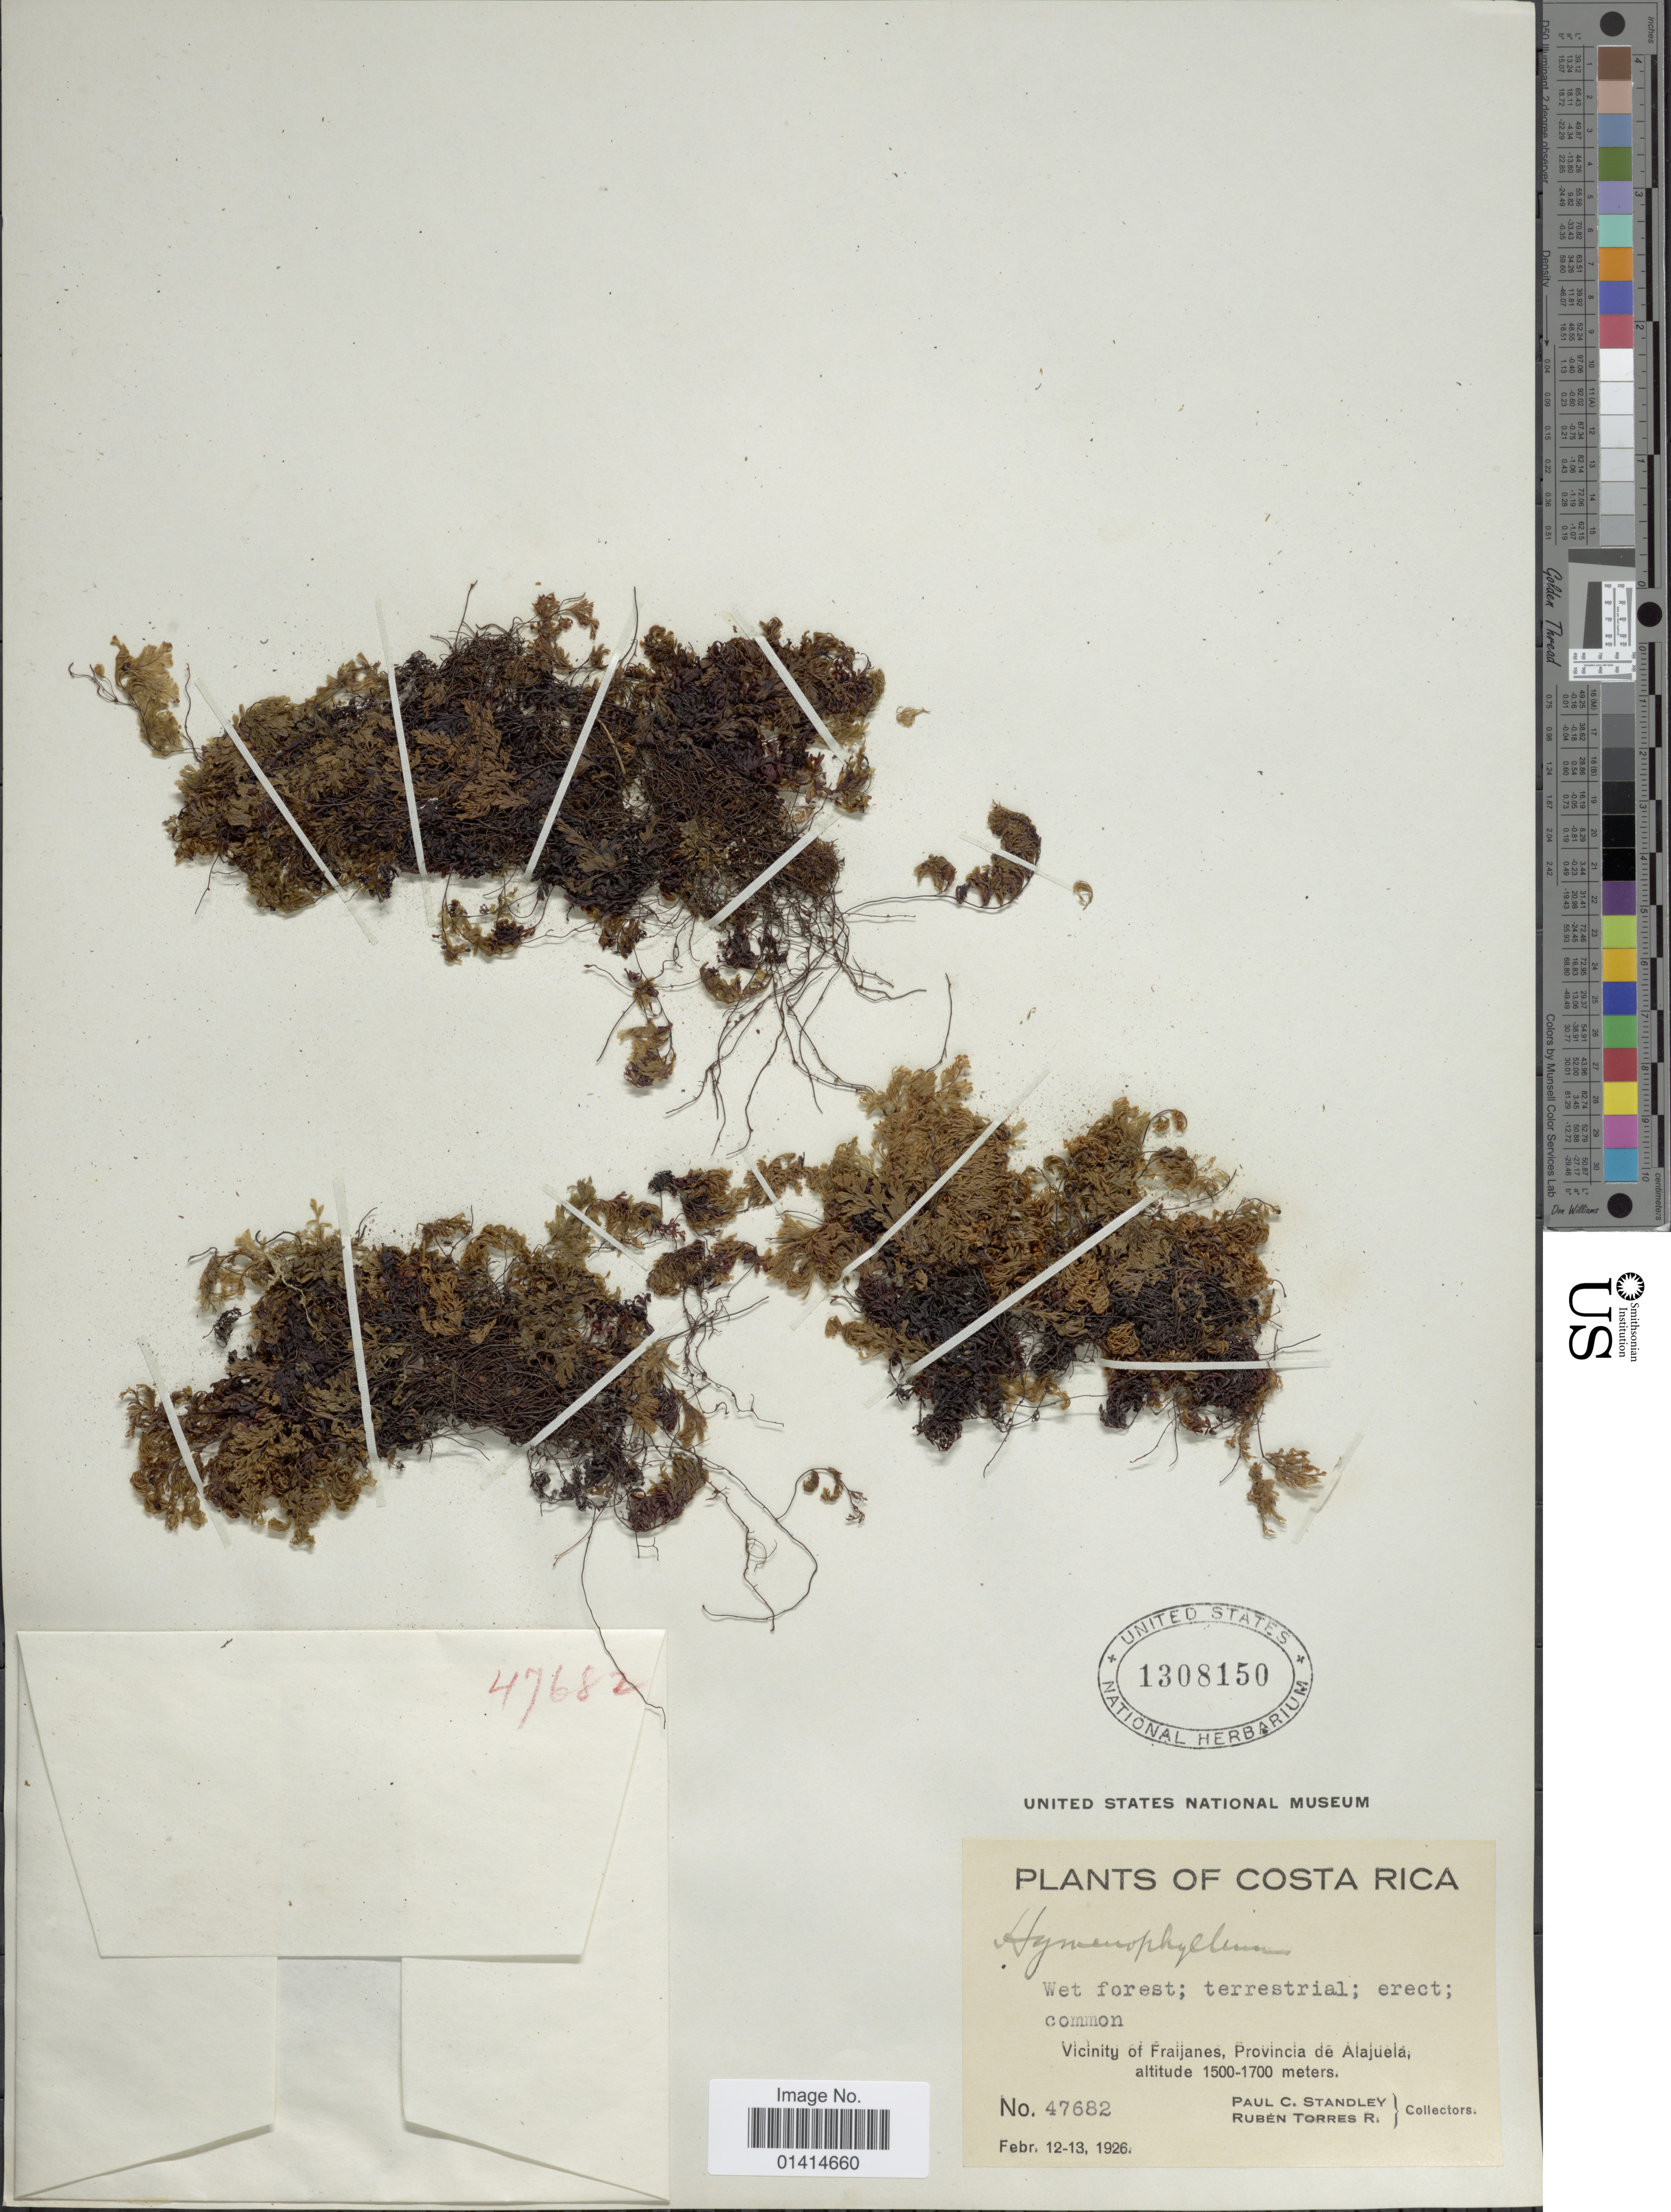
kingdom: Plantae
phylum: Tracheophyta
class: Polypodiopsida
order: Hymenophyllales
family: Hymenophyllaceae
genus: Hymenophyllum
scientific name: Hymenophyllum undulatum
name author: (Sw.) Sw.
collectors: P. C. Standley & R. Torres Rojas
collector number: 47682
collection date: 1926-02-12/1926-02-13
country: Costa Rica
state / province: Alajuela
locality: Vicinity of Fraijanes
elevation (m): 1500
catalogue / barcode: US 1308150